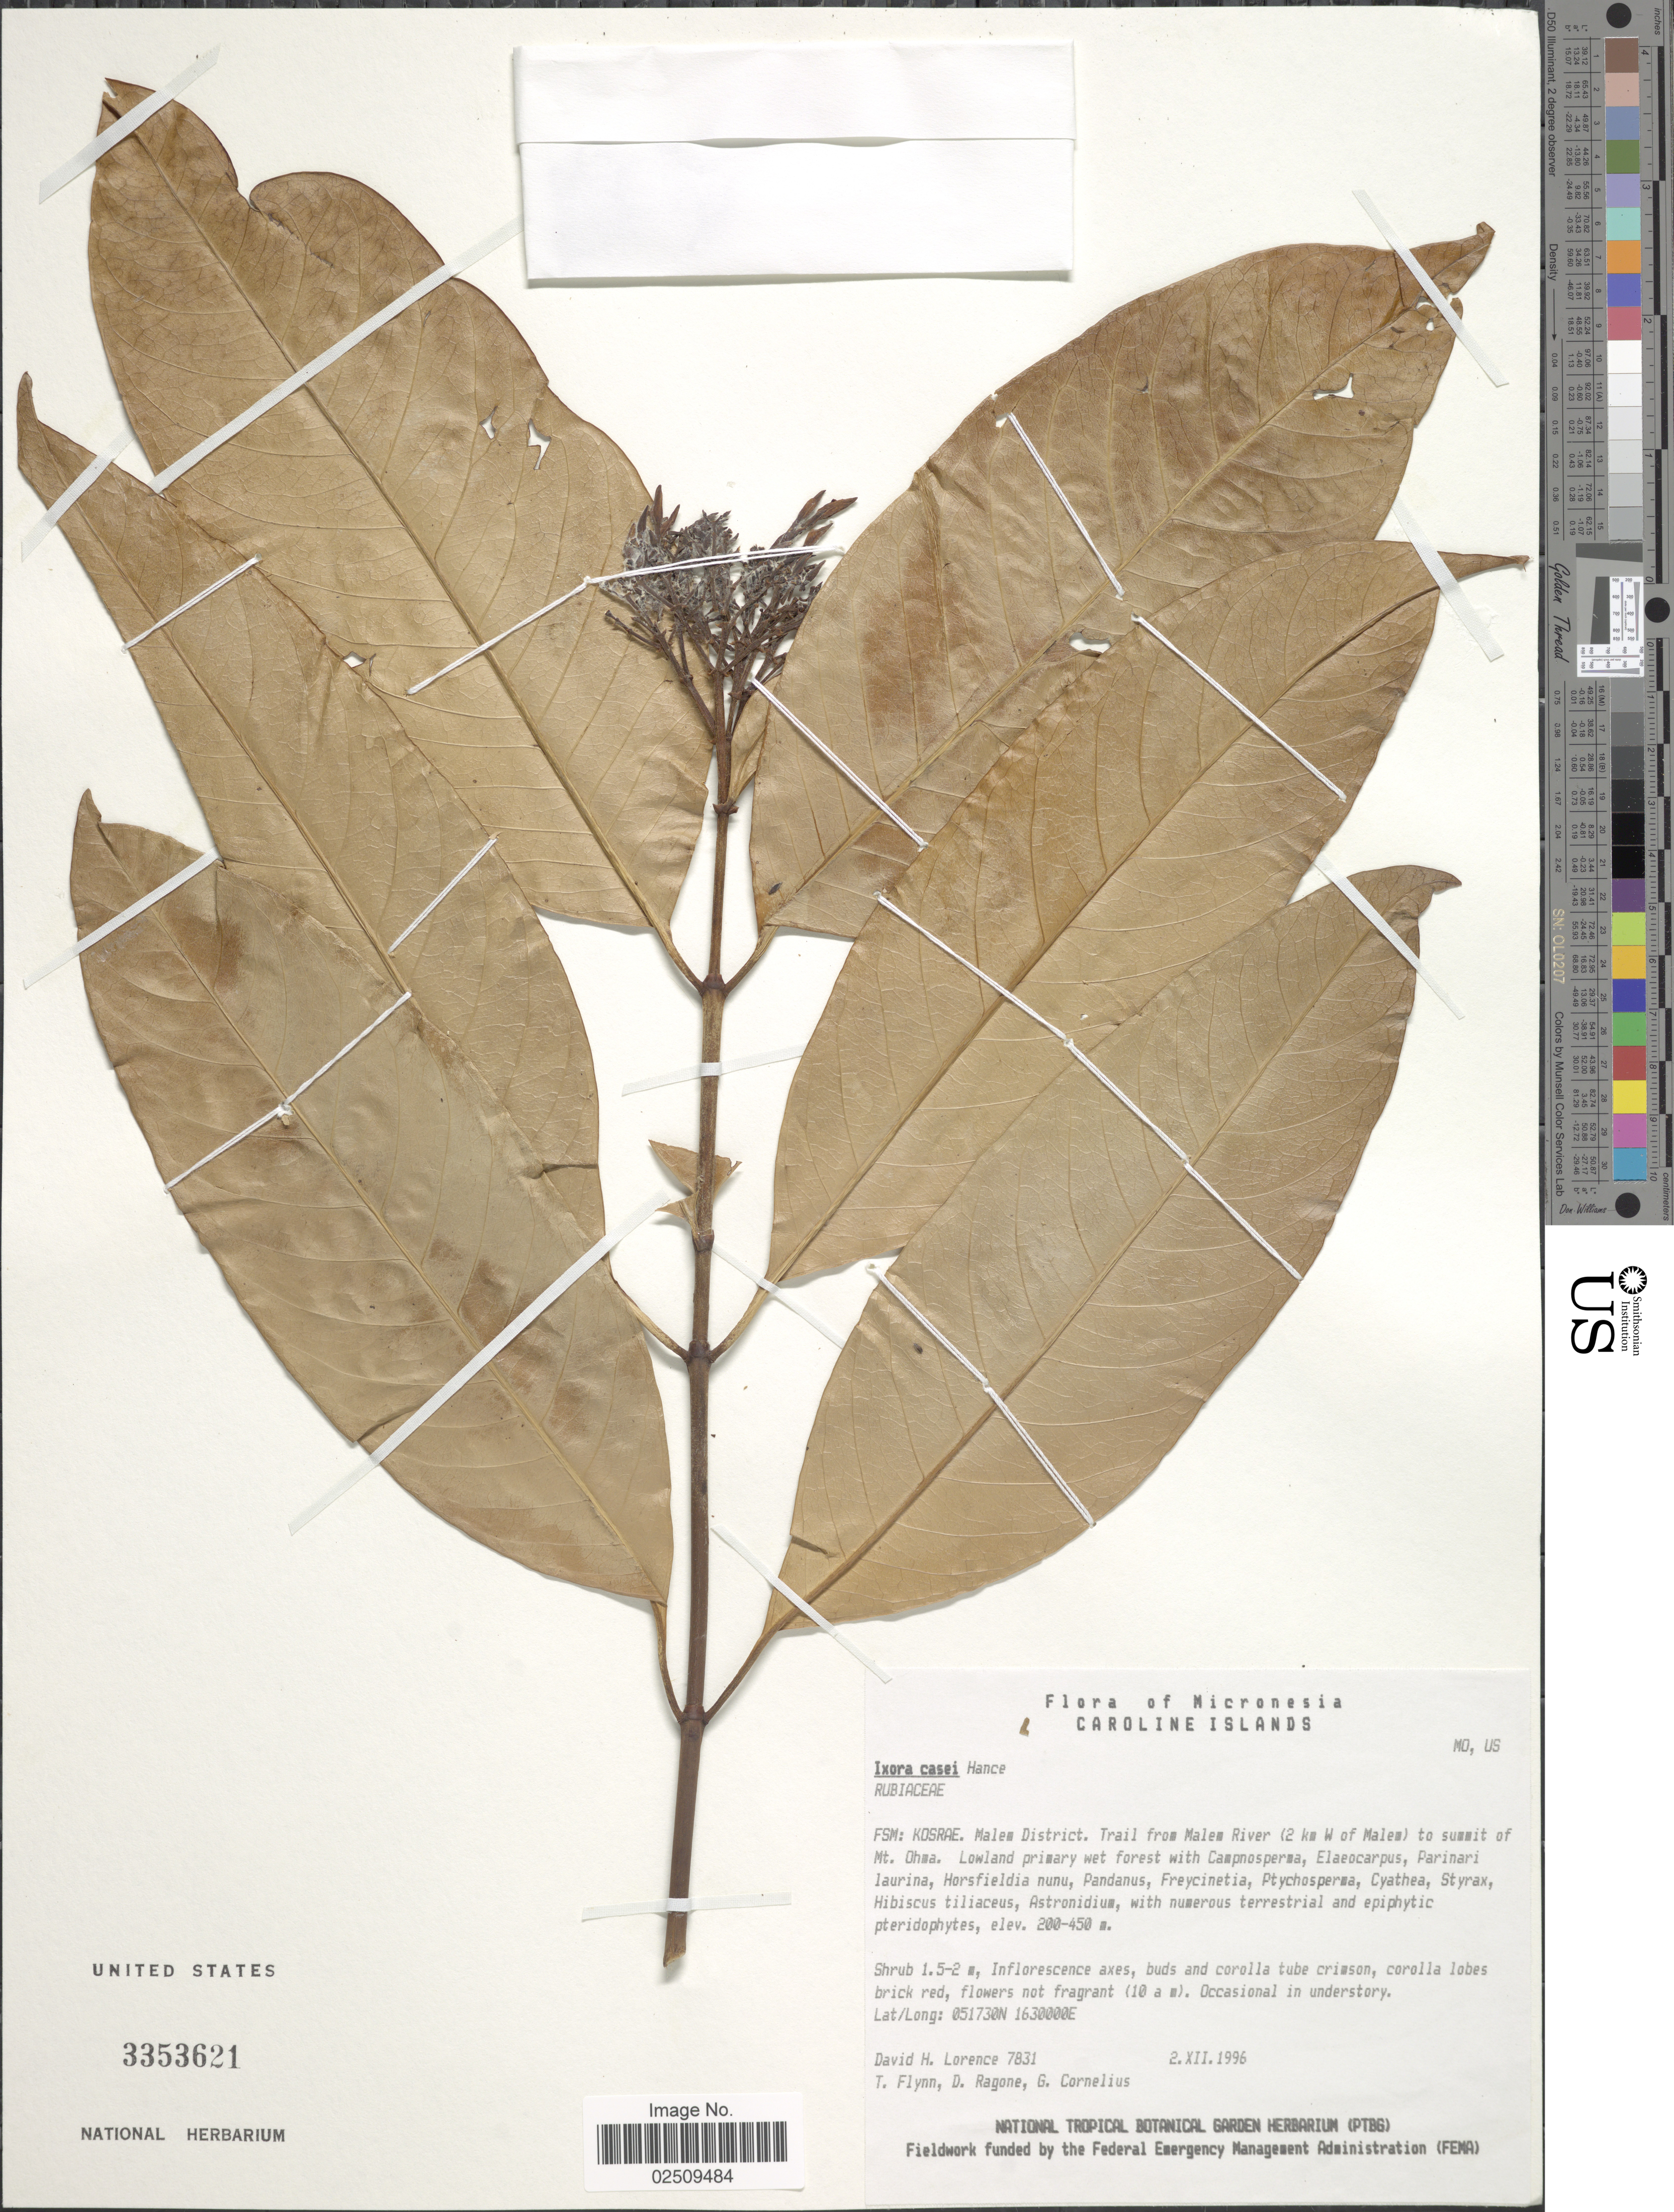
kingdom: Plantae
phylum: Tracheophyta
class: Magnoliopsida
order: Gentianales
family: Rubiaceae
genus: Ixora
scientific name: Ixora casei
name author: Hance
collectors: D. Lorence, T. Flynn, D. Ragone & G. Cornelius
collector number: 7831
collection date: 1996-12-02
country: Micronesia, Federated States of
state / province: Kosrae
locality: FSM: Malem District. Trail from Malem River (2 km W of Malem) to summit of Mt Ohwa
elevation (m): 200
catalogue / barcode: US 3353621